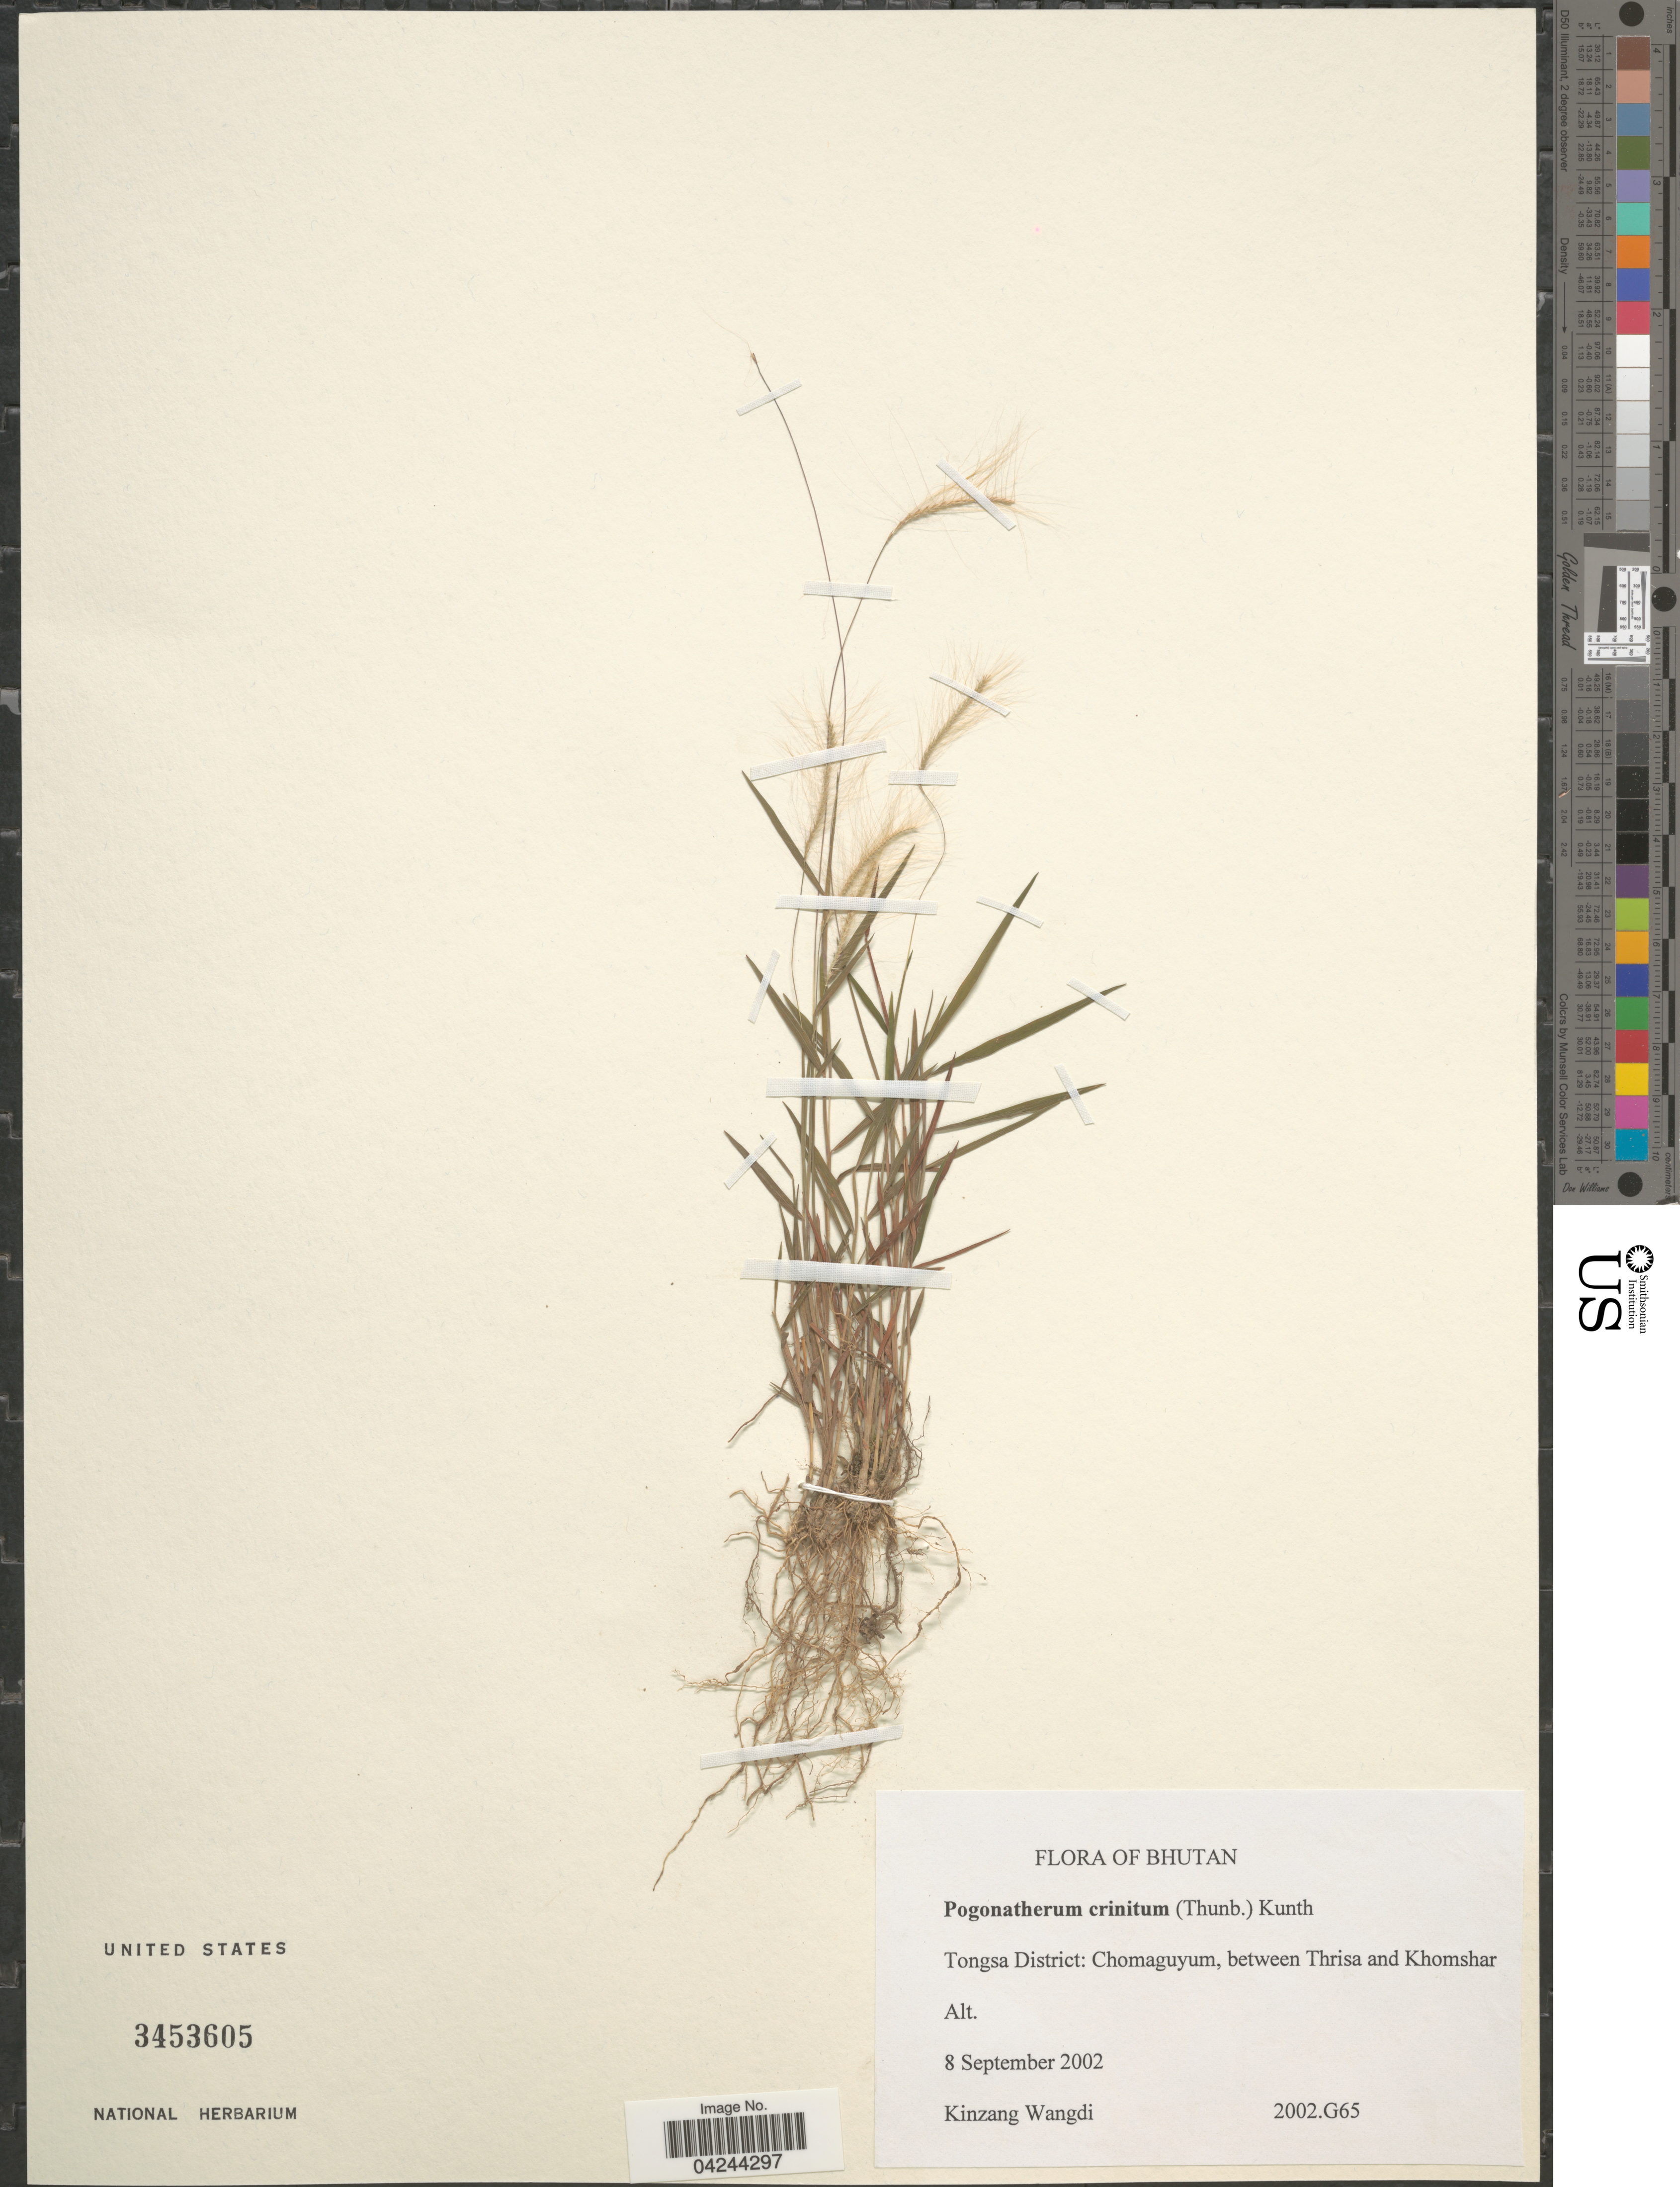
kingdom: Plantae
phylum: Tracheophyta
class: Liliopsida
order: Poales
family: Poaceae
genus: Pogonatherum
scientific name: Pogonatherum crinitum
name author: (Thunb.) Kunth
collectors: K. Wangdi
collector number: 2002G65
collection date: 2002-09-08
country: Bhutan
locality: Tongsa District: Chomaguyum, between Thrisa and Khomshar.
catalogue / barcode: US 3453605